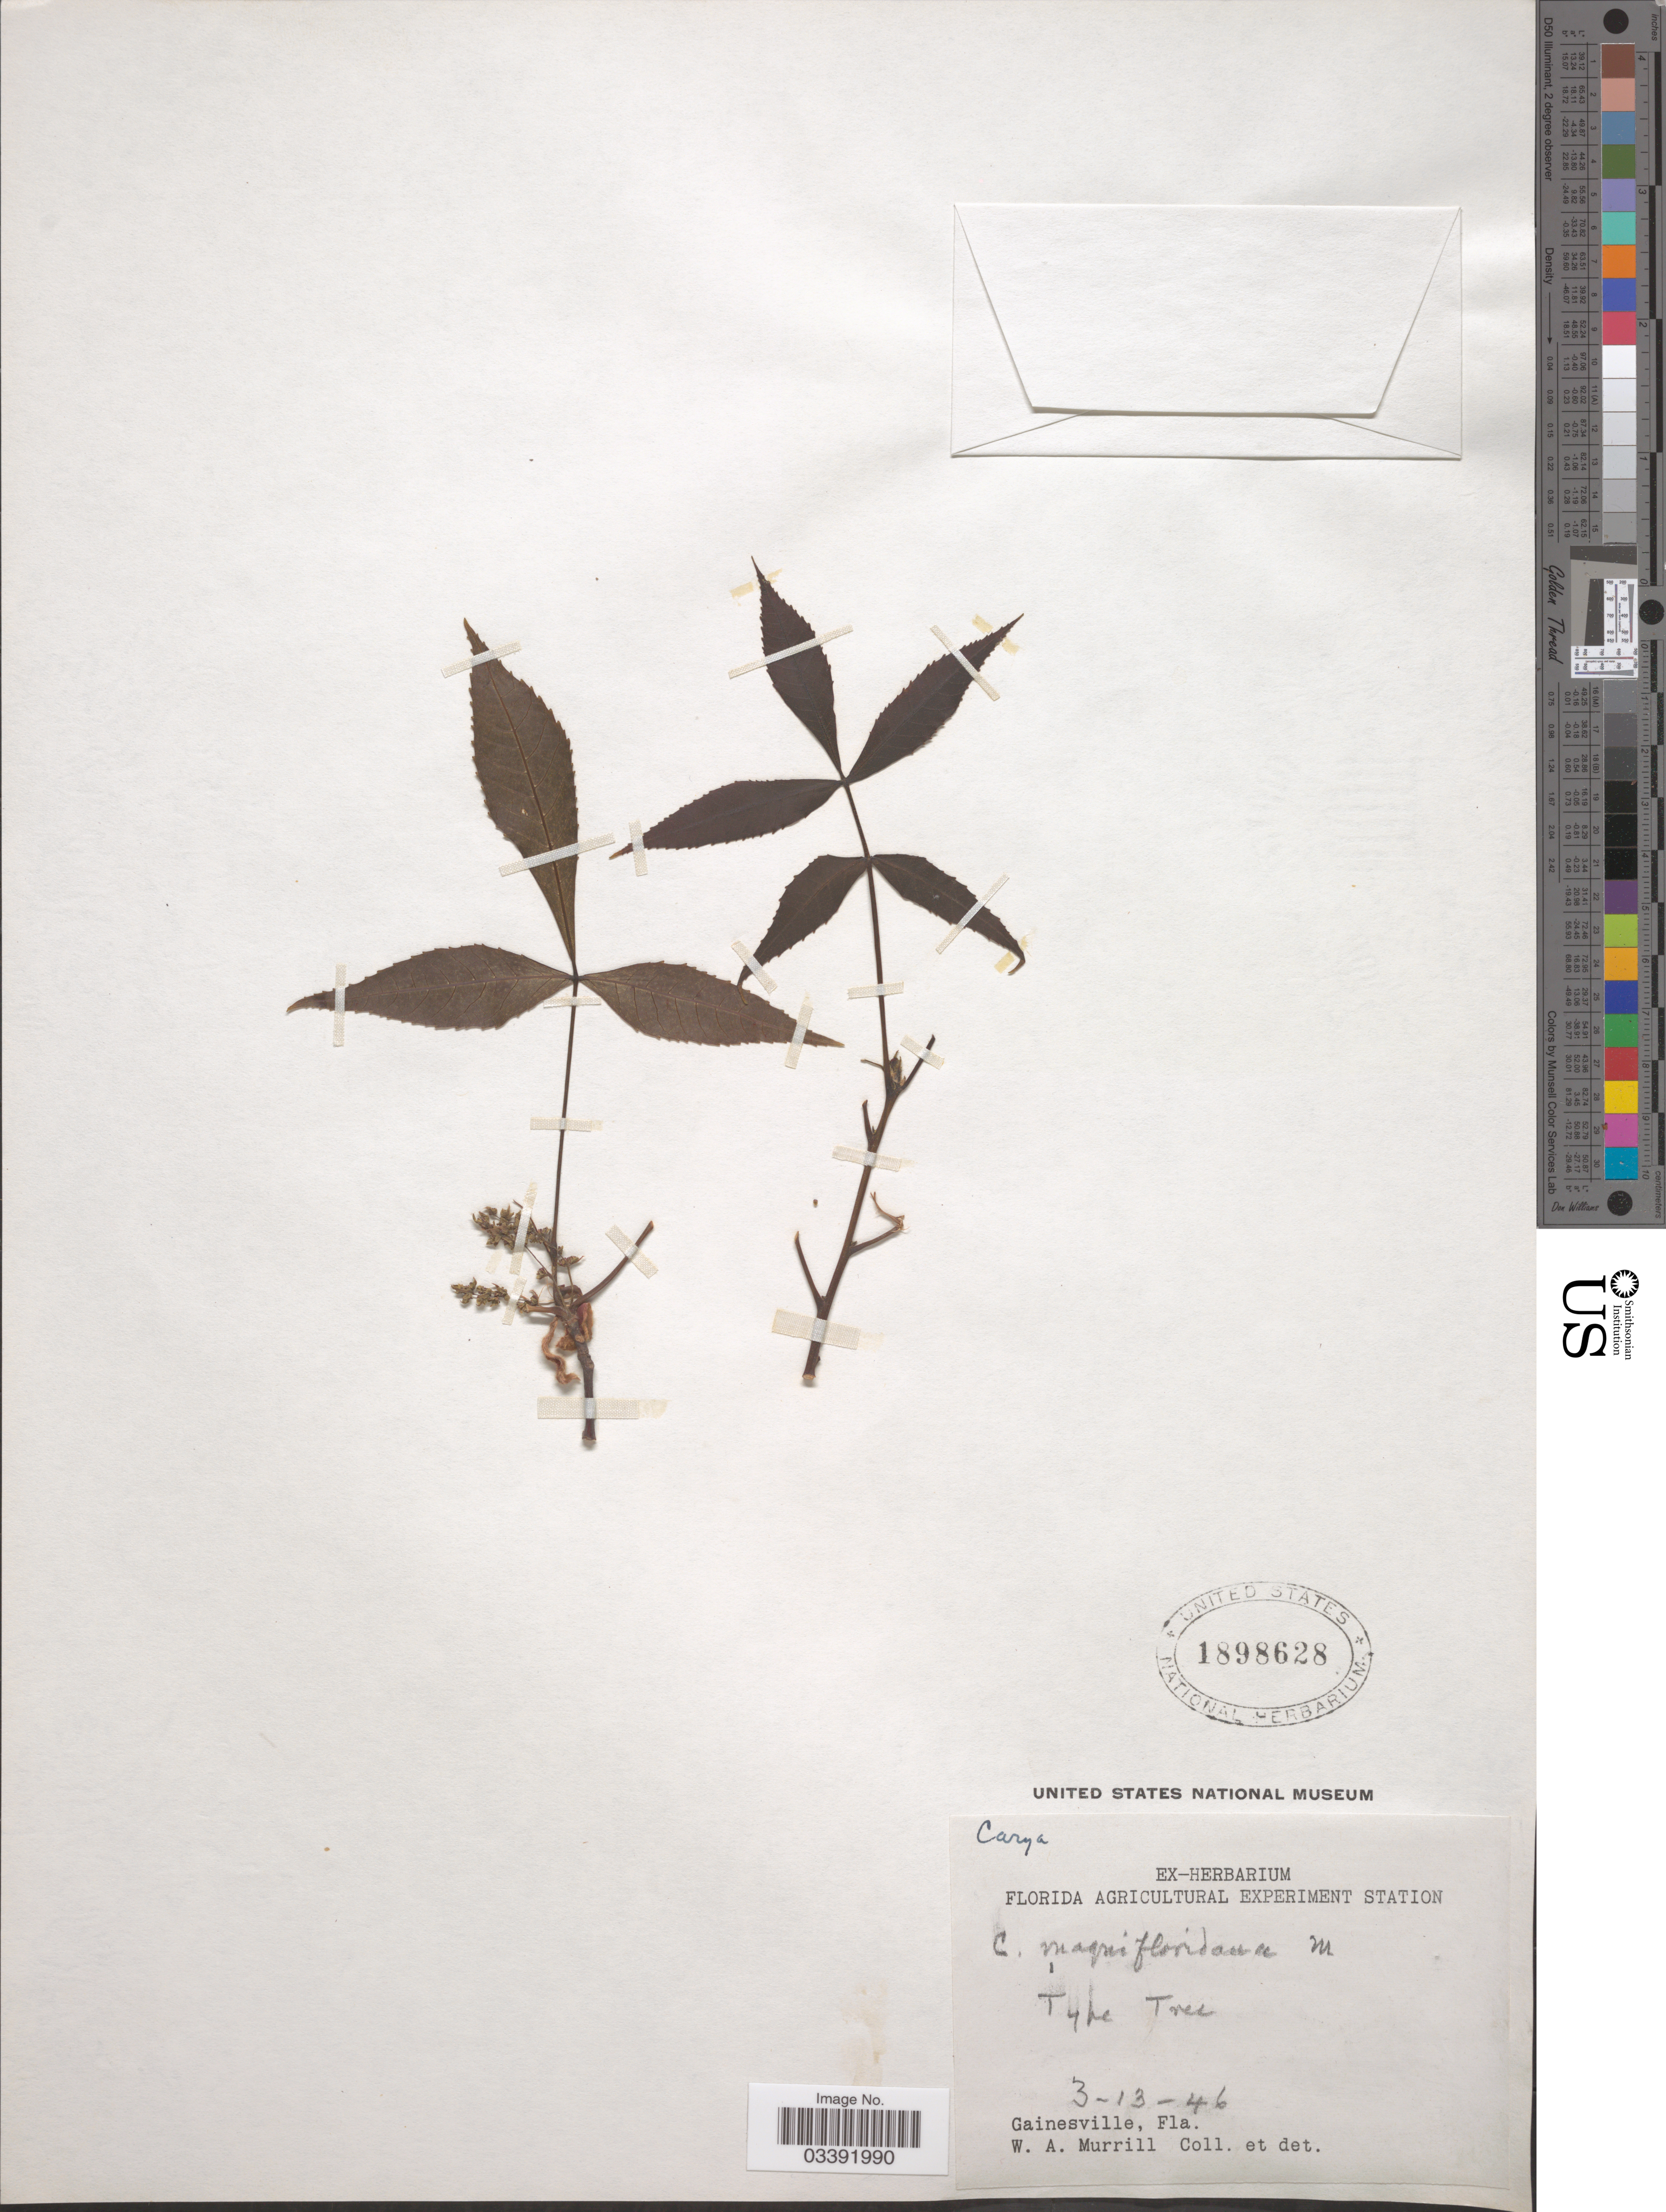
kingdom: Plantae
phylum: Tracheophyta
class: Magnoliopsida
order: Fagales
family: Juglandaceae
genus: Carya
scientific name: Carya magnifloridana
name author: Murrill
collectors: W. A. Murrill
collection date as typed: Transcribed d/m/y: 13/4/46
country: United States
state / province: Florida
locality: Gainesville.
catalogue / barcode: US 1898628